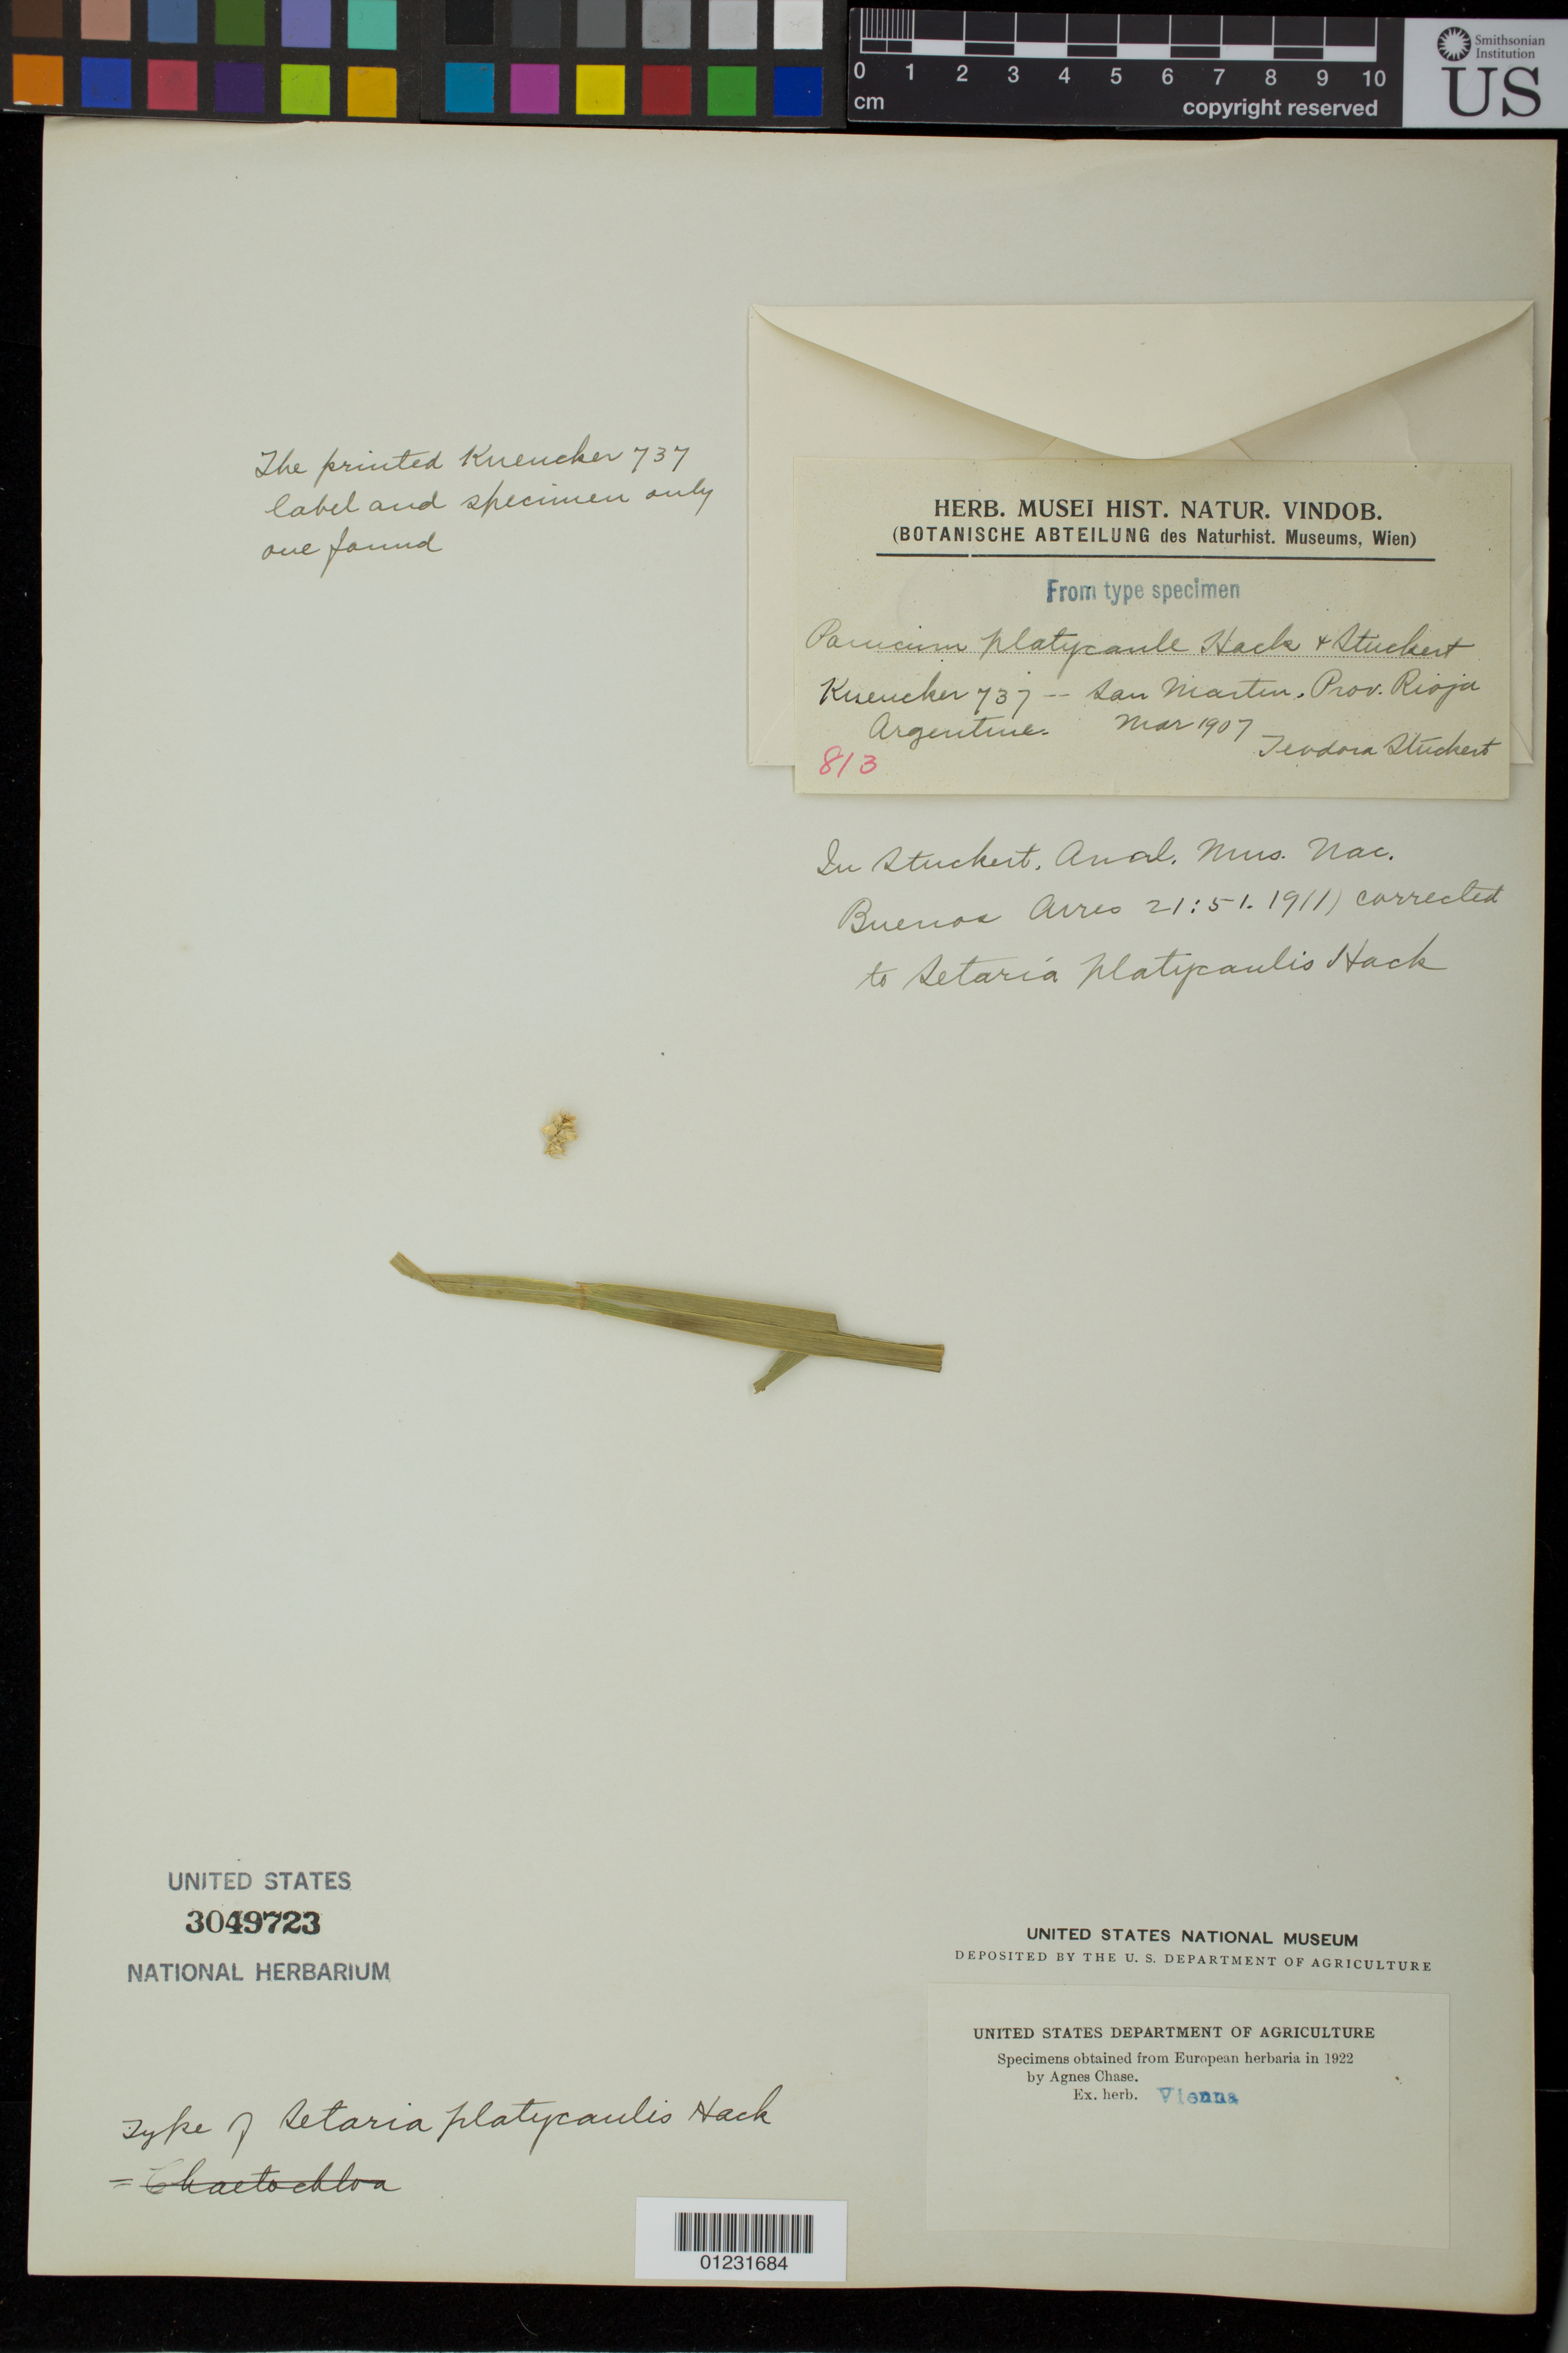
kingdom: Plantae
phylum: Tracheophyta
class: Liliopsida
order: Poales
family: Poaceae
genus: Setaria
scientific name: Setaria platycaulis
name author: Stuck. & Hack.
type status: Possible Type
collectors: A. Kneucker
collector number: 737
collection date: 1907-03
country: Argentina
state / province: La Rioja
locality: Dept. San Martín.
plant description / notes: Fragmentary material of type specimen ex herb. Vienna.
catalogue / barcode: US 3049723